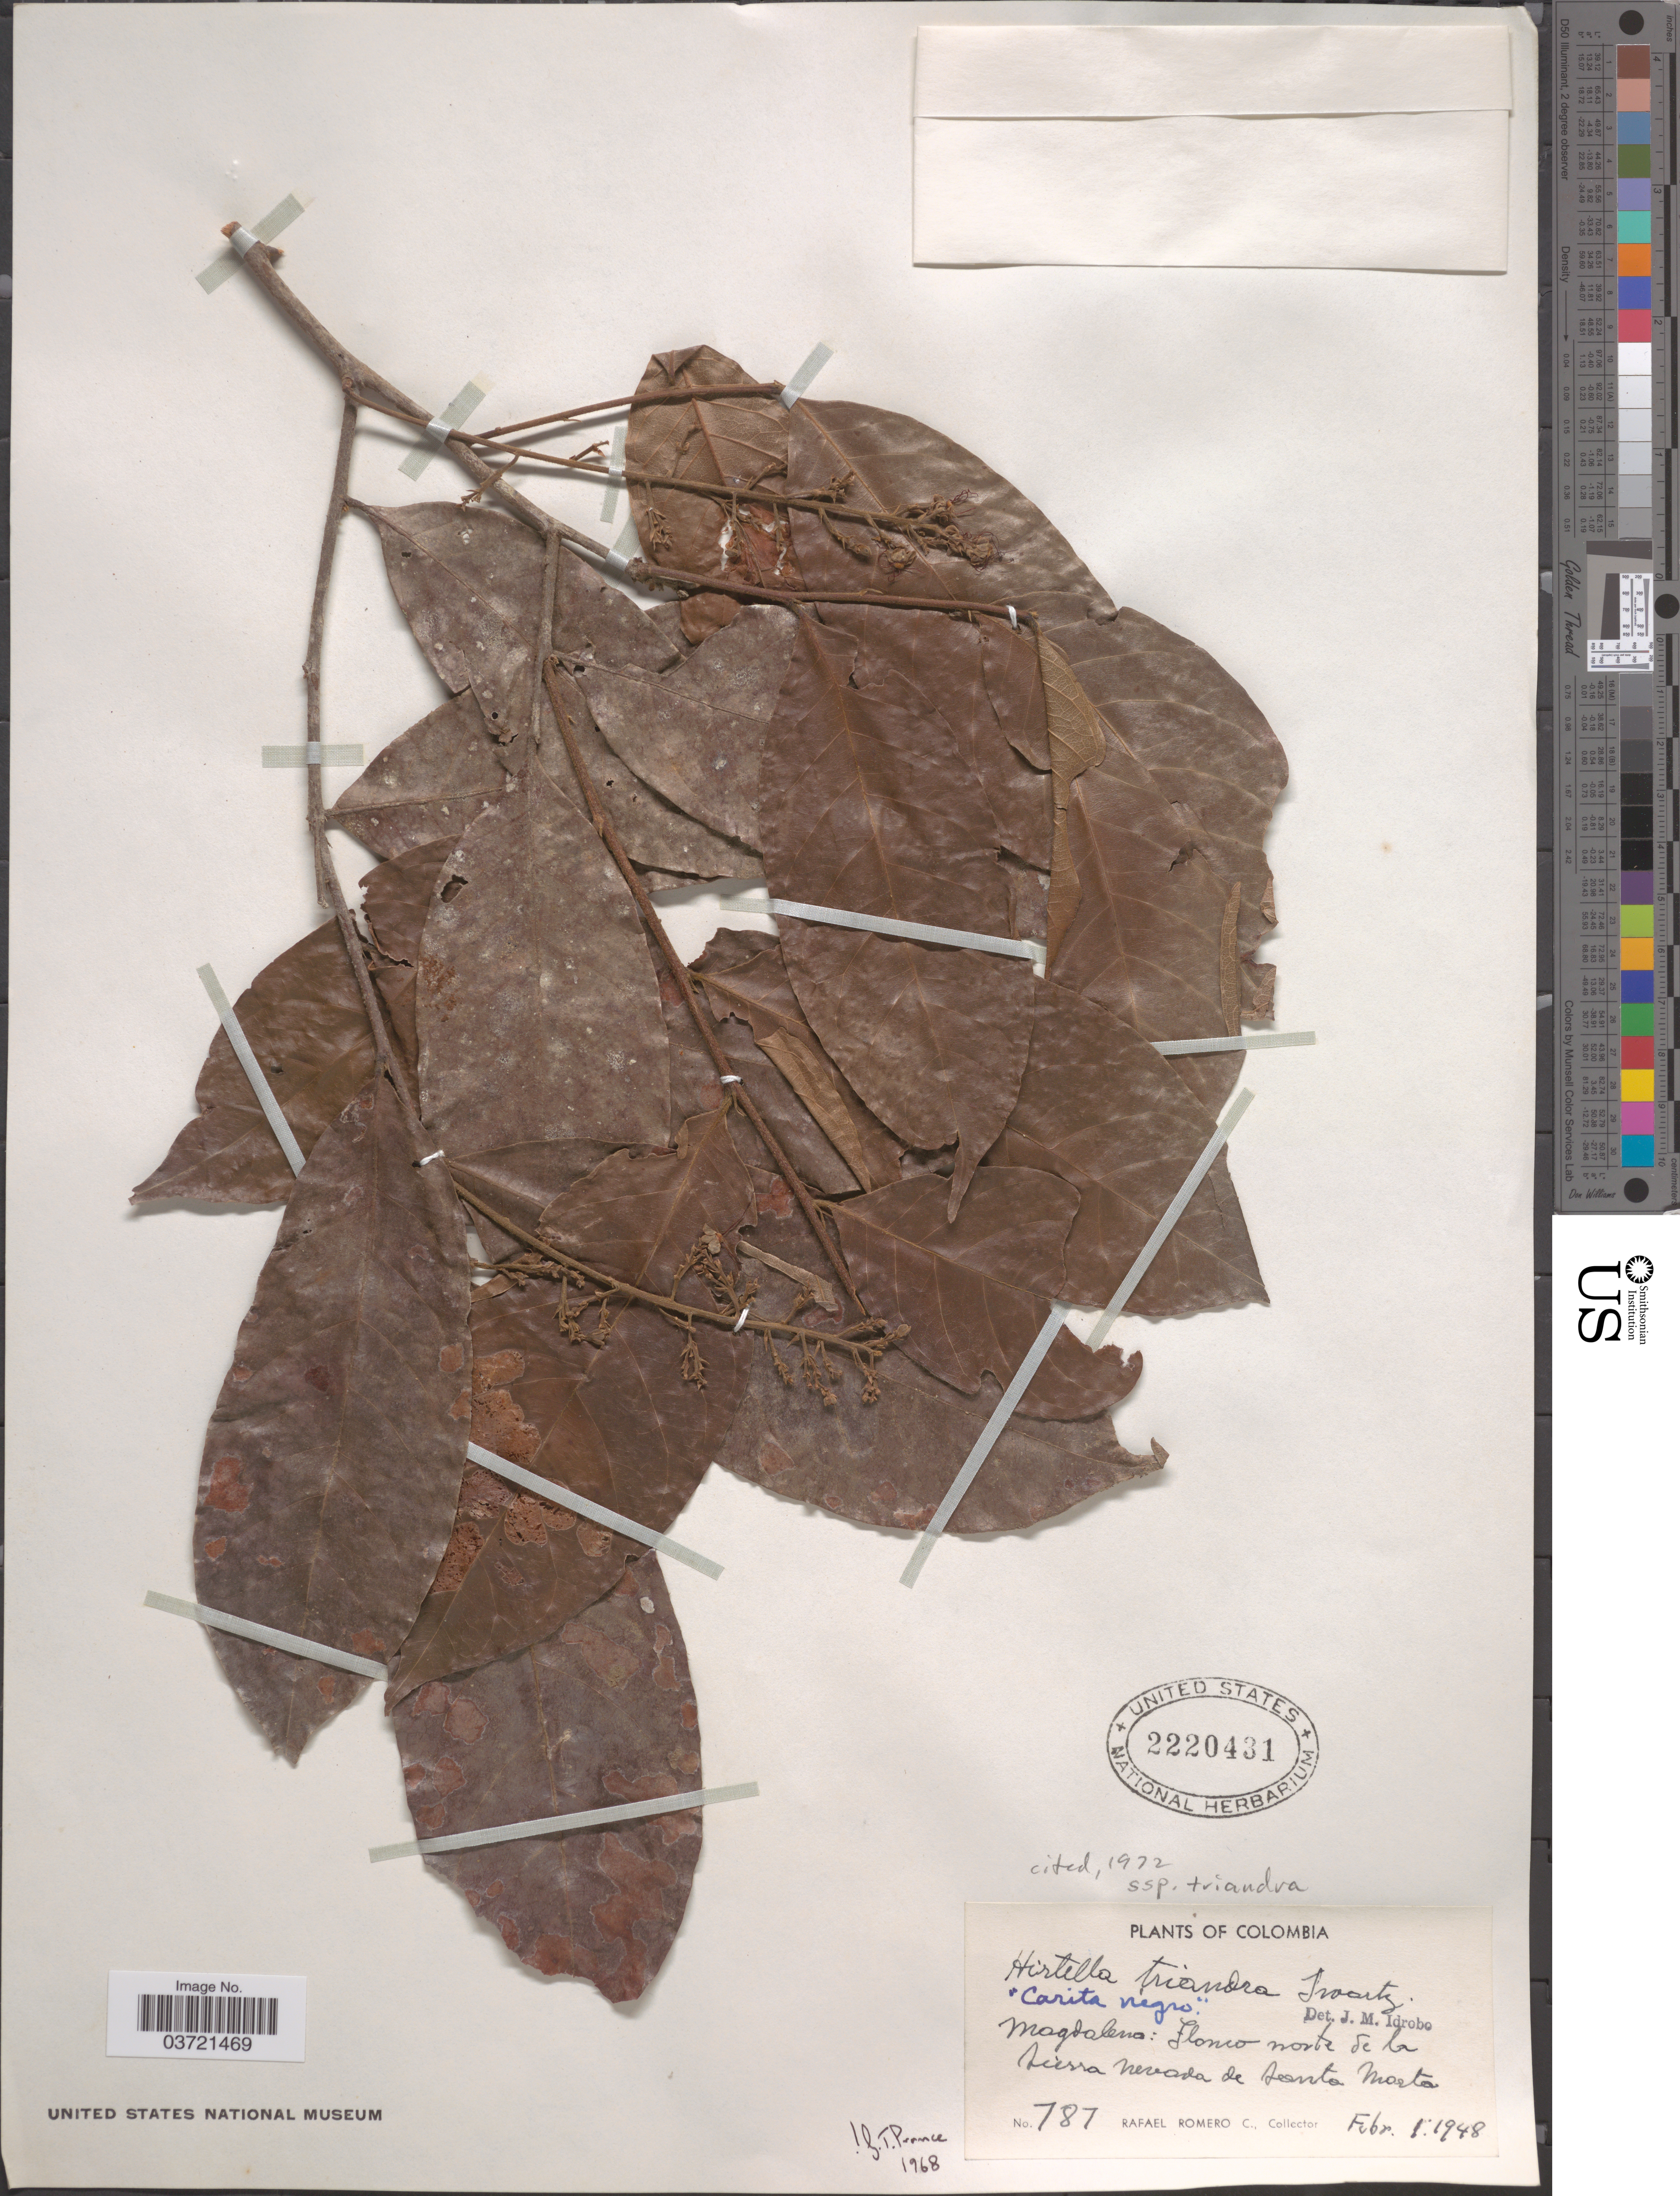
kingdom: Plantae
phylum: Tracheophyta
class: Magnoliopsida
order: Malpighiales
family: Chrysobalanaceae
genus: Hirtella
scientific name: Hirtella triandra subsp. triandra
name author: Sw.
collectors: R. Romero Castañeda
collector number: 787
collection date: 1948-02-01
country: Colombia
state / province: Magdalena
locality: Flanco norte de la sierra nevada de Santa Marta.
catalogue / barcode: US 2220431